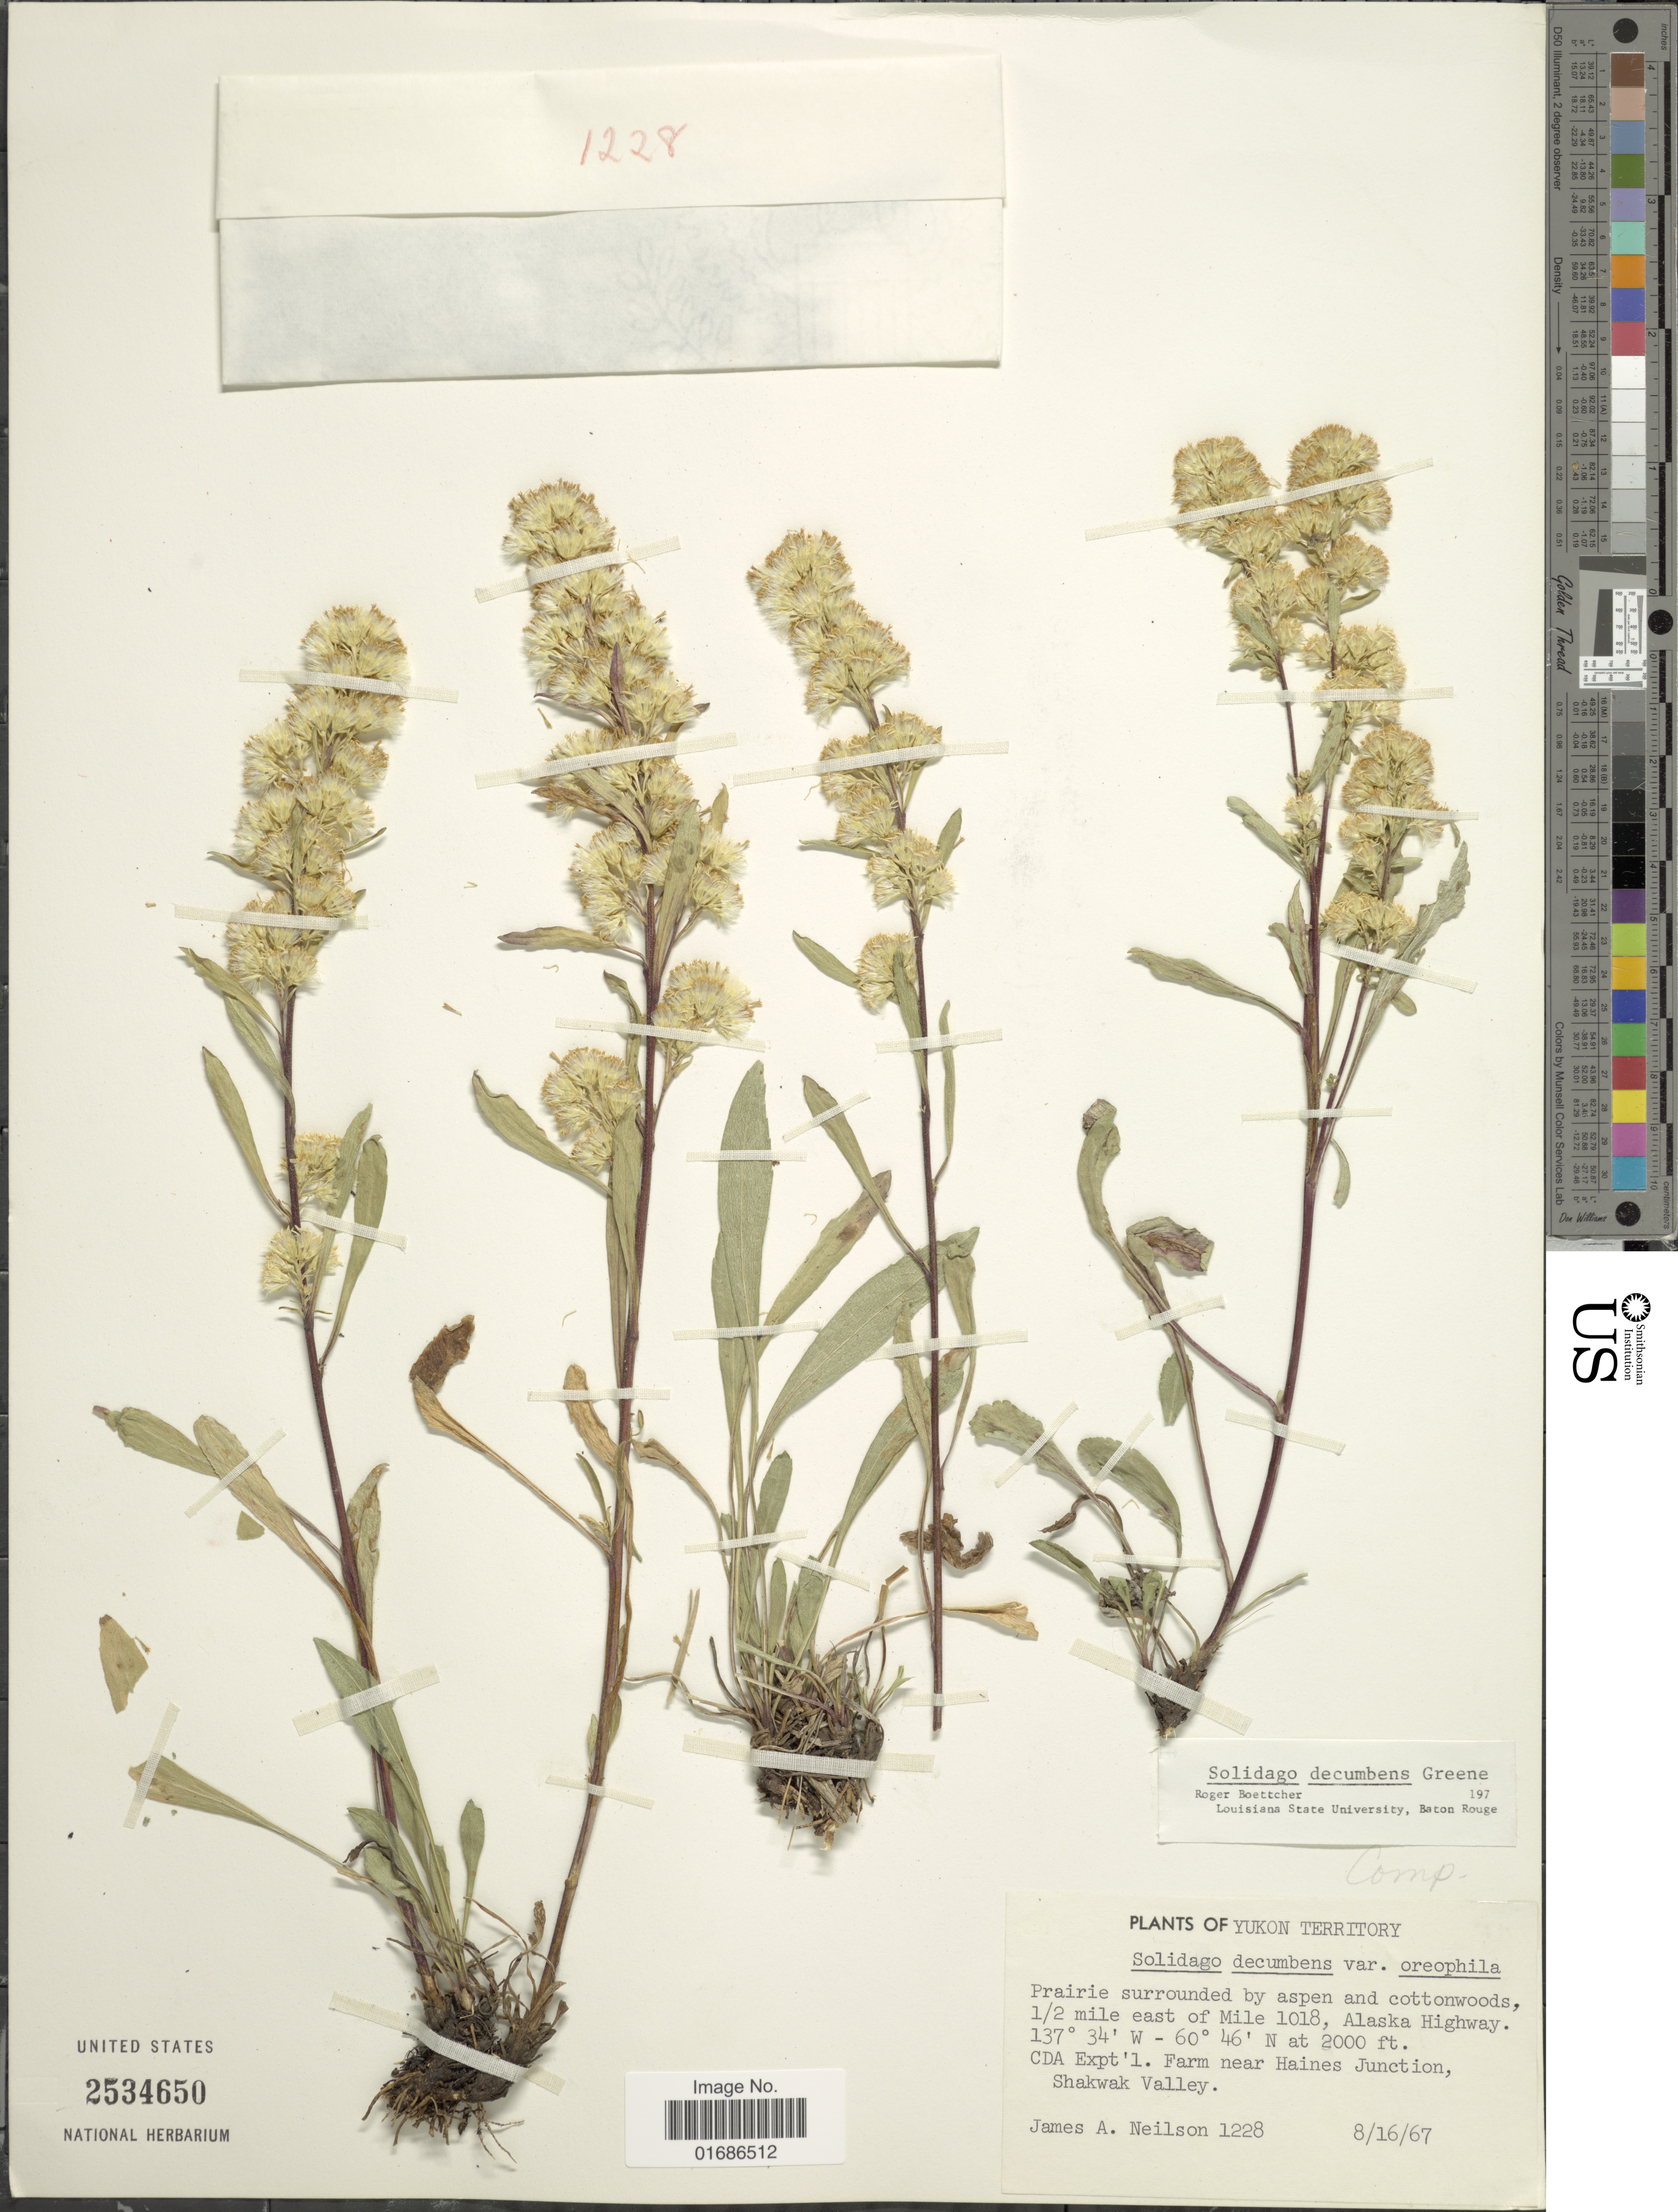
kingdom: Plantae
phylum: Tracheophyta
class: Magnoliopsida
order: Asterales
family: Asteraceae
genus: Solidago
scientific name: Solidago decumbens var. oreophila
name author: (Rydb.) Fernald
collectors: J. Neilson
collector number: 1228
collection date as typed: Transcribed d/m/y: 16/8/67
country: Canada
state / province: Yukon Territory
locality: Prairie surrounded by aspen and cottonwoods, ½ mile east of Mile 1018, Alaska Highway, CDA Exp'l Farm near Haines Junction, Shakwak Valley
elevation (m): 610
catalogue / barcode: US 2534650